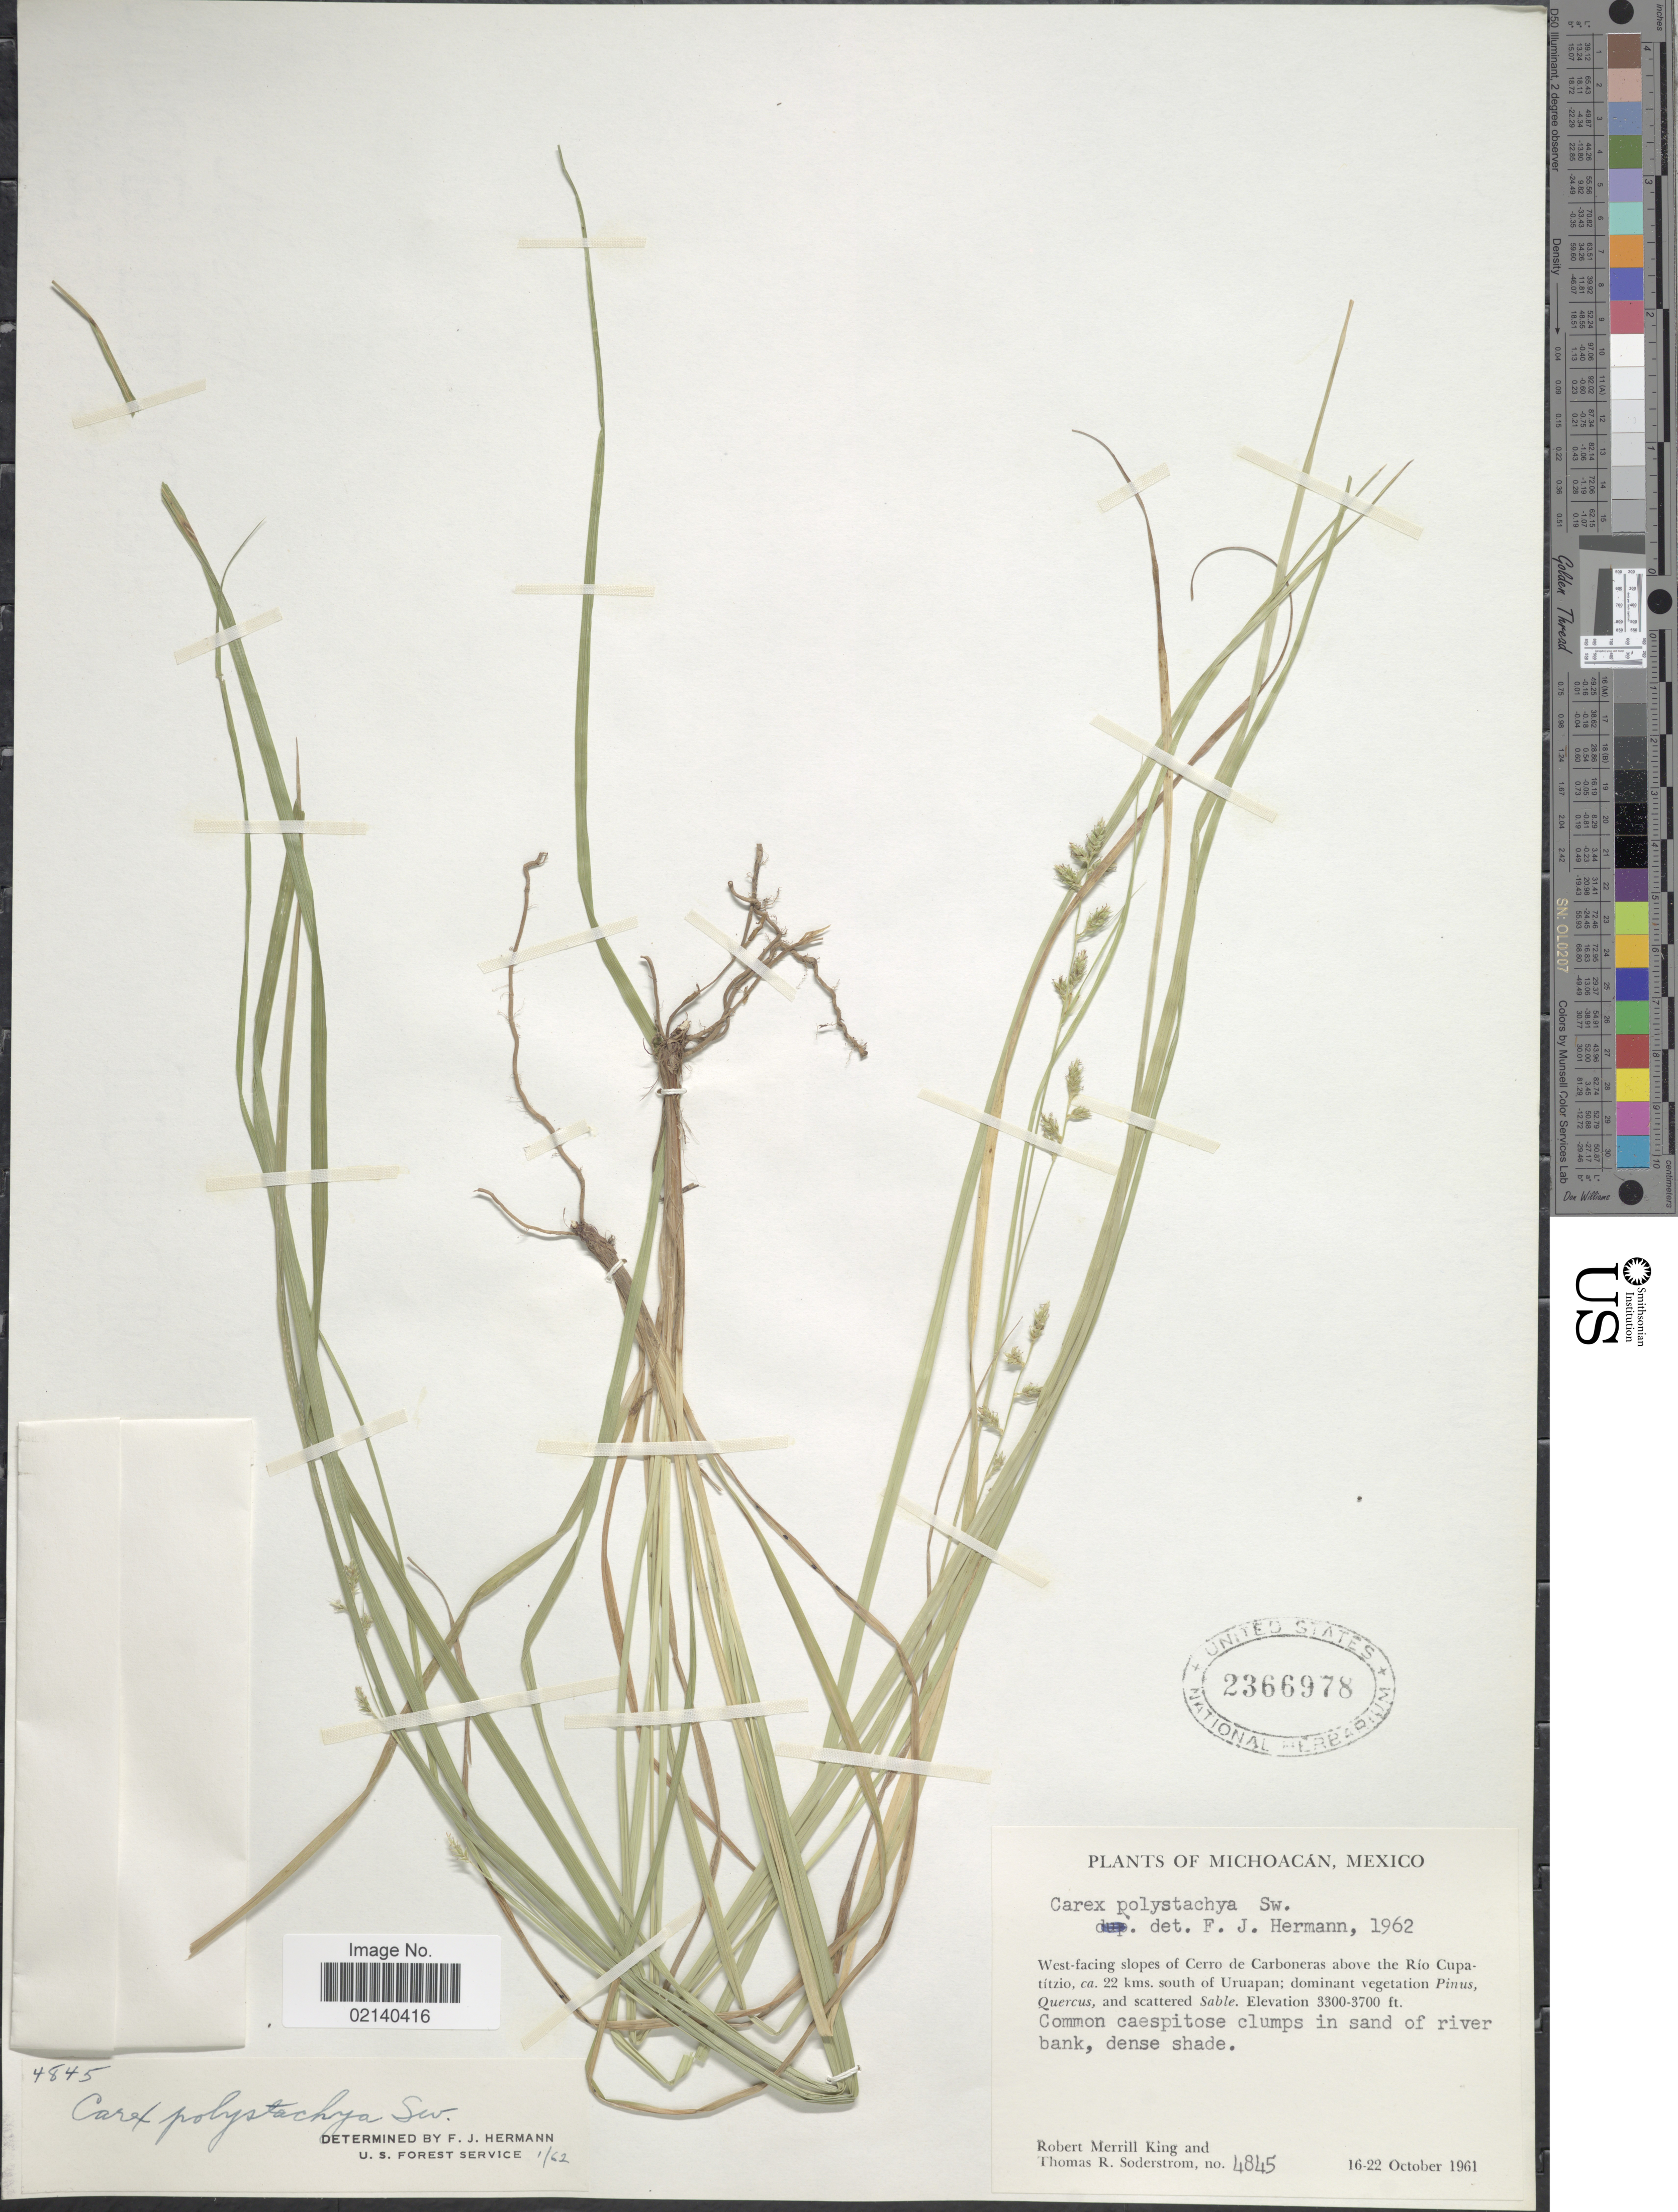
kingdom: Plantae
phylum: Tracheophyta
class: Liliopsida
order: Poales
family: Cyperaceae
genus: Carex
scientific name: Carex polystachya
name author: Sw. ex Wahlenb.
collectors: R. M. King & T. R. Soderstrom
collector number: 4845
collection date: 1961-10-16/1961-10-22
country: Mexico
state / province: Michoacán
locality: West-facing slopes of Cerro de Carboneras above the Rio Cupatitzo, ca. 22 kms. south of Uruapan, in sand of river bank.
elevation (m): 1006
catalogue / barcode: US 2366978